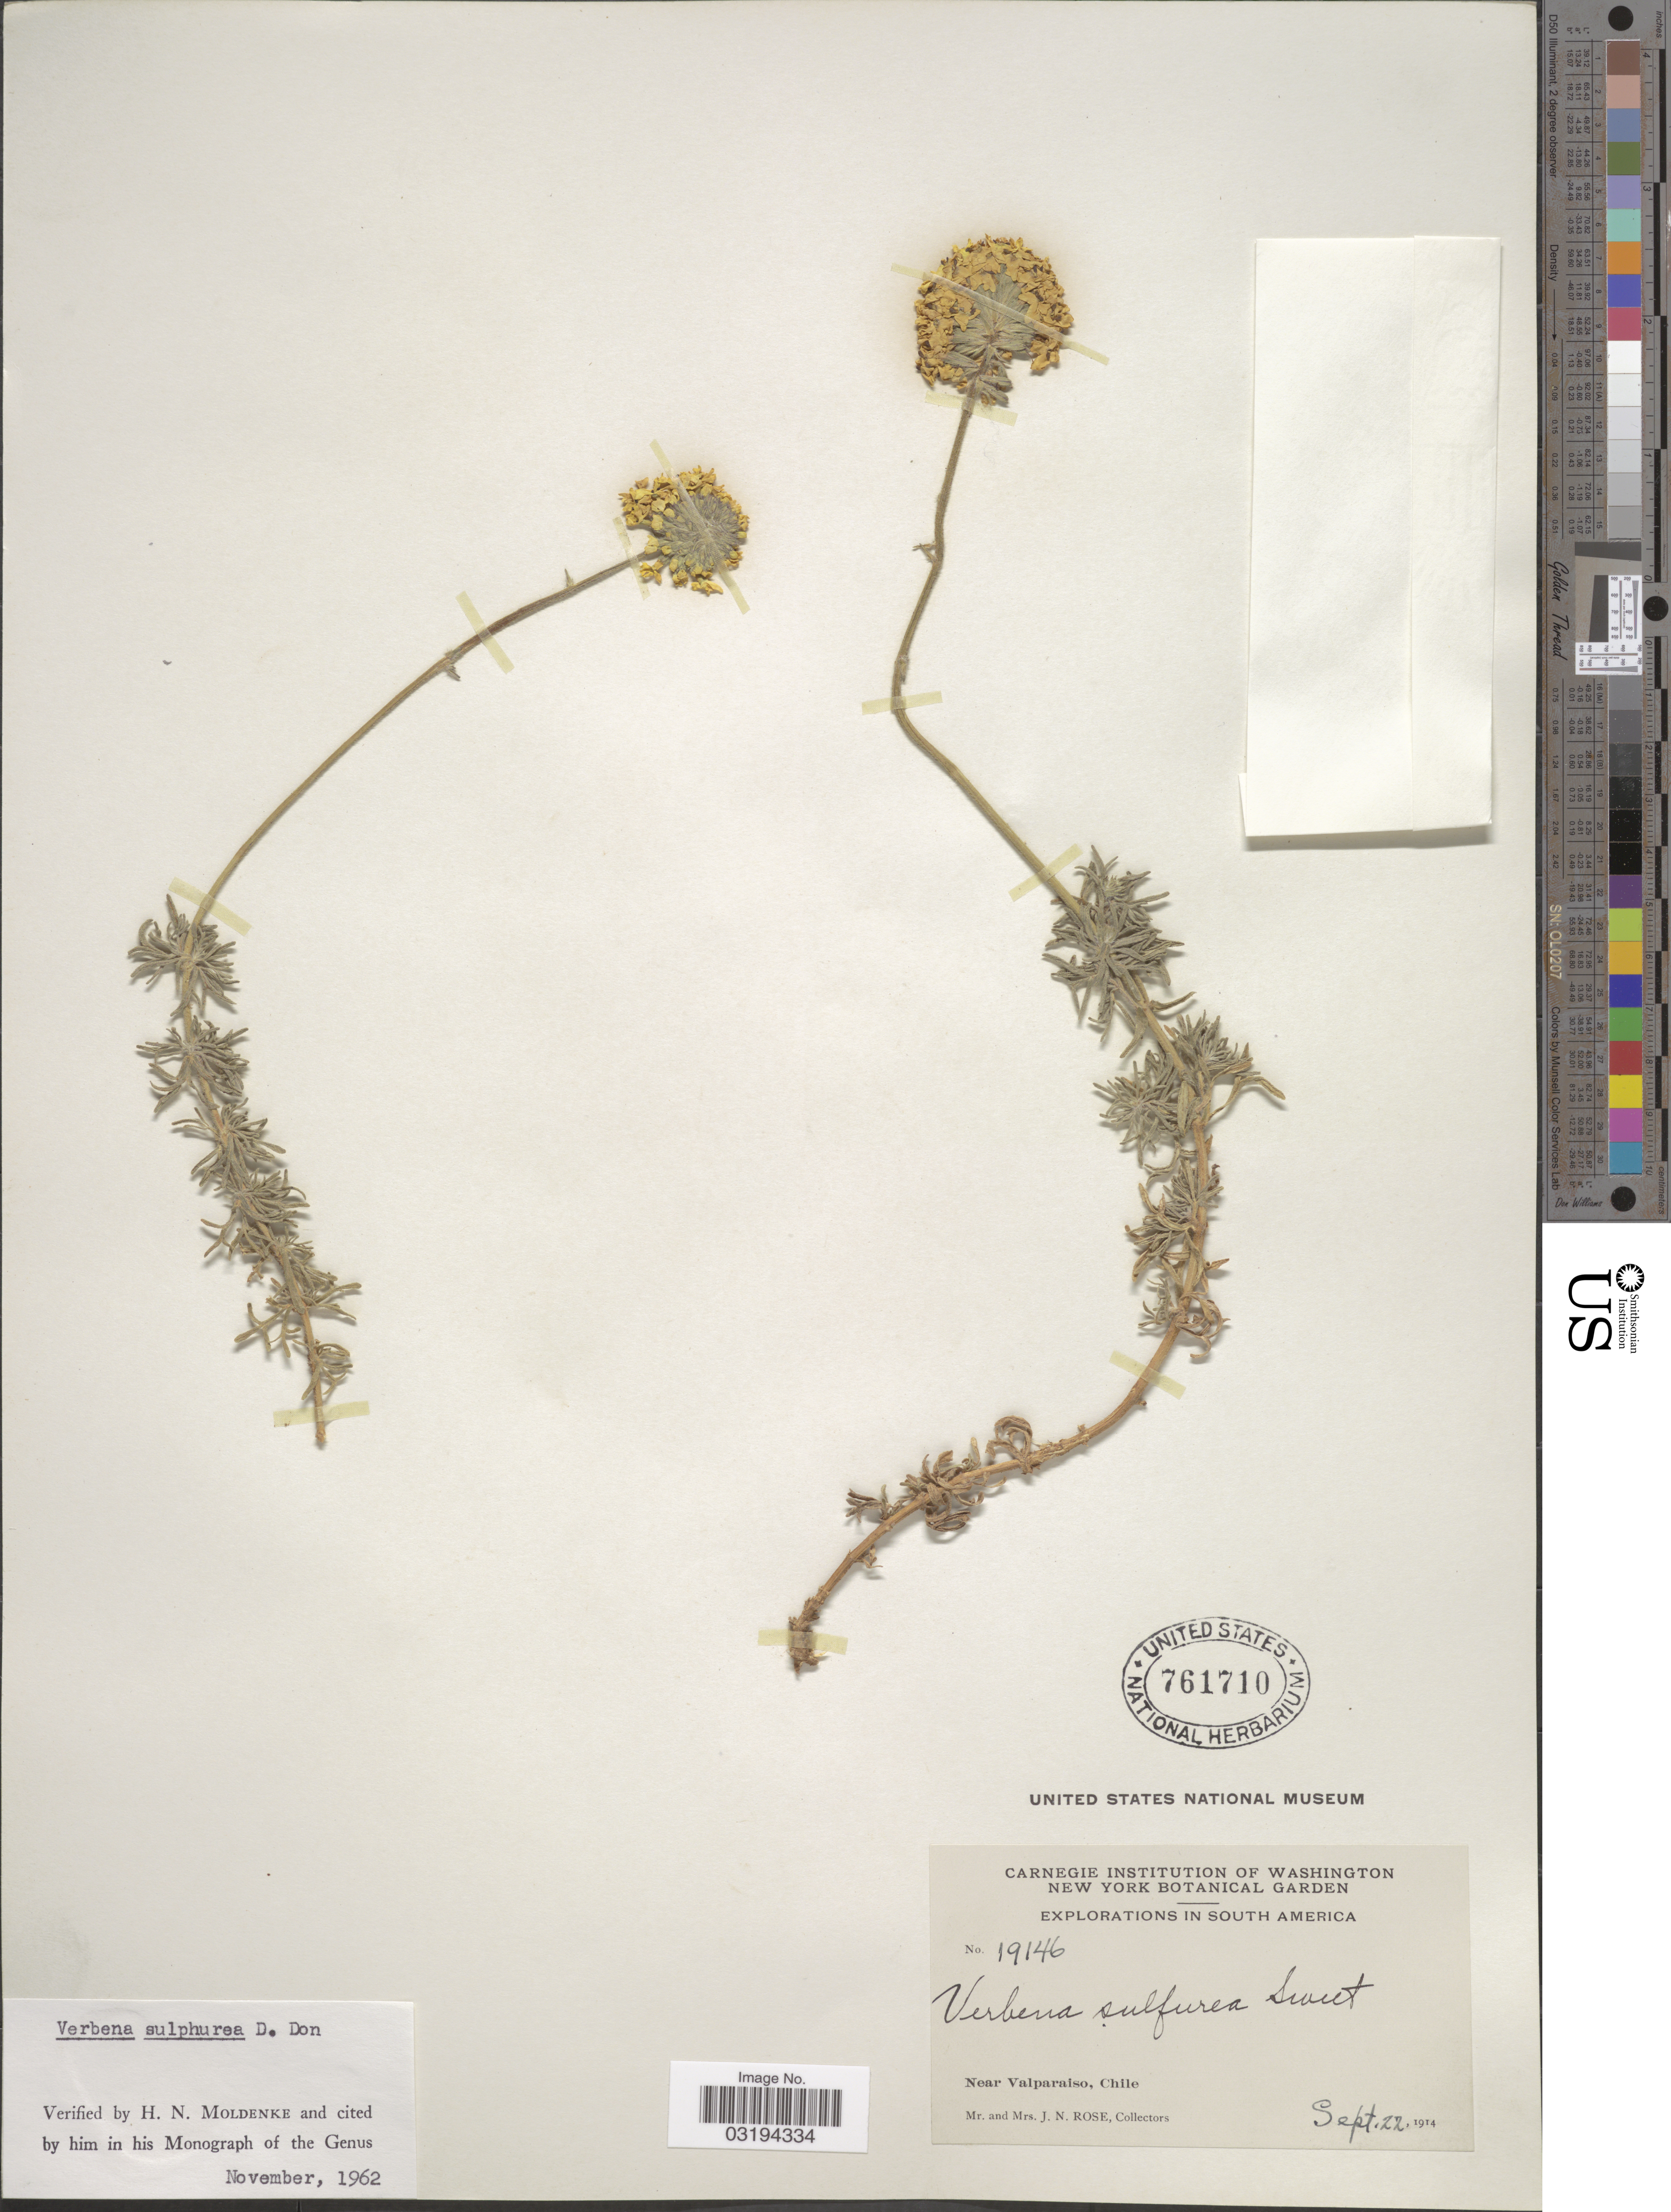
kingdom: Plantae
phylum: Tracheophyta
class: Magnoliopsida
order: Lamiales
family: Verbenaceae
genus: Verbena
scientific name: Verbena sulphurea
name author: D. Don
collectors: J. N. Rose & L. B. Rose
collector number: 19146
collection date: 1914-09-22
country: Chile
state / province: Valparaíso (V)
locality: Near Valparaiso.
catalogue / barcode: US 761710